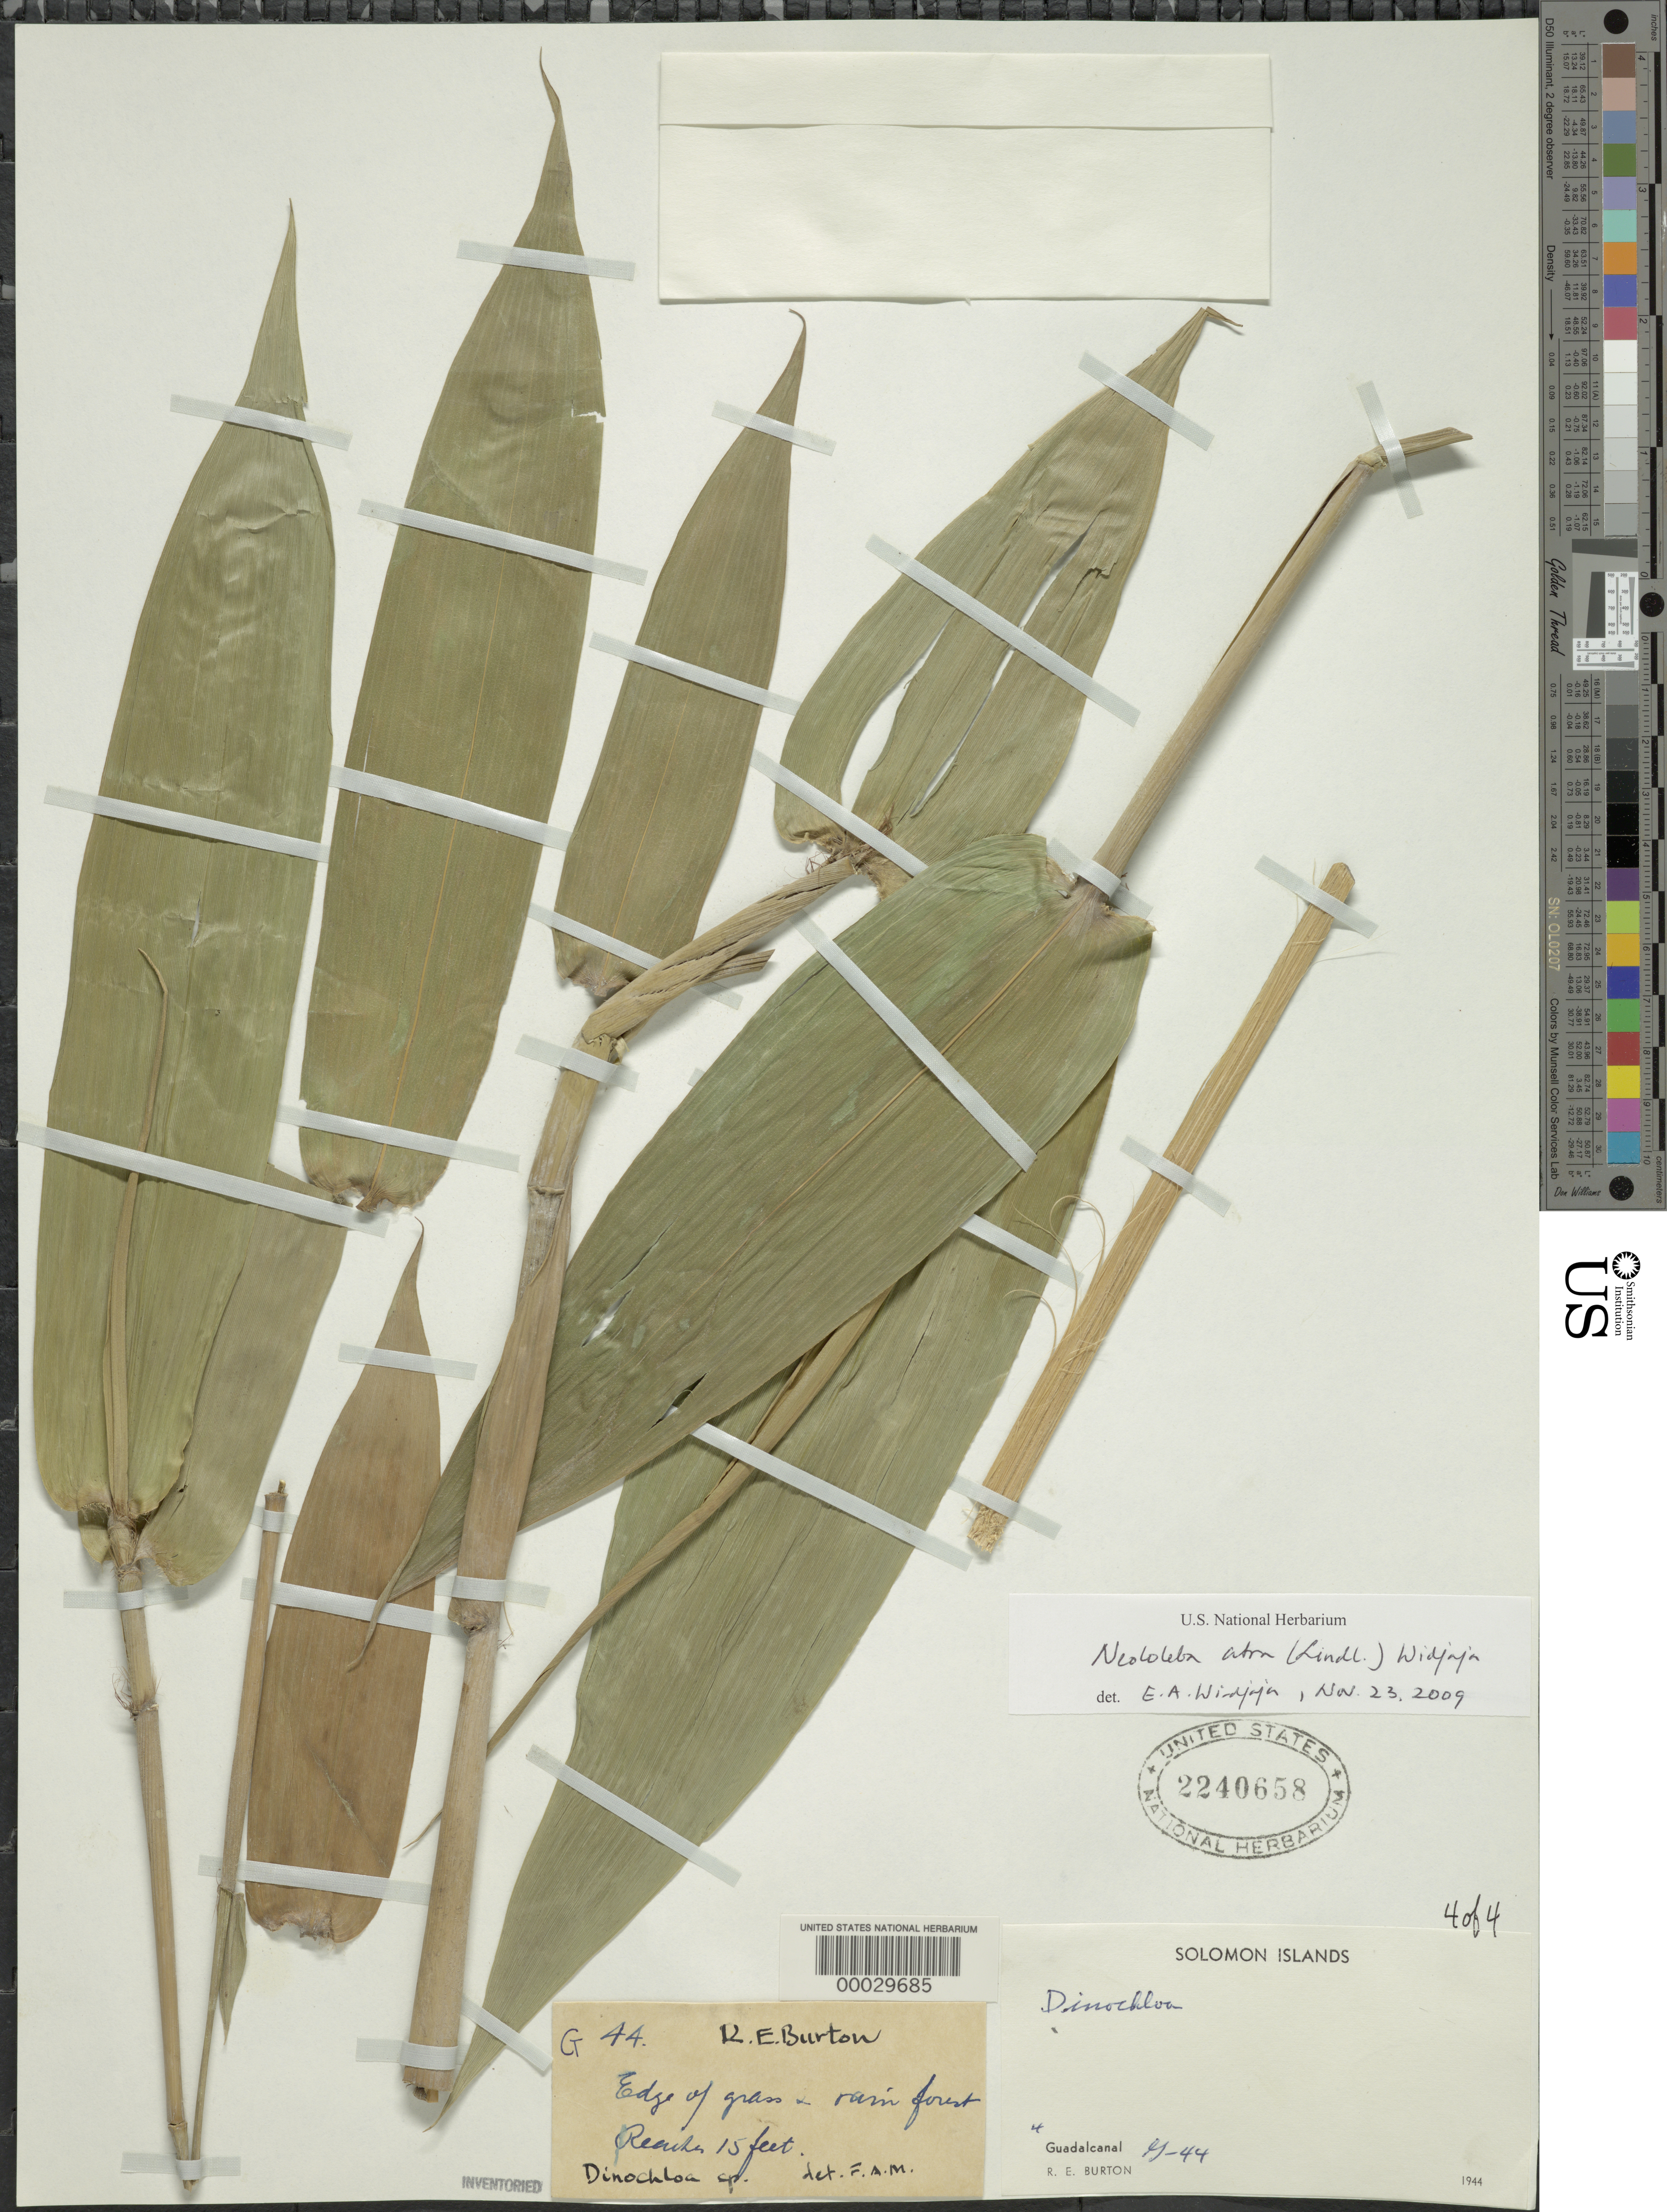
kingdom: Plantae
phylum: Tracheophyta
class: Liliopsida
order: Poales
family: Poaceae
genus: Neololeba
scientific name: Neololeba atra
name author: (Lindl.) Widjaja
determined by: Widjaja, E. A.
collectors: R. Burton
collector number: G-44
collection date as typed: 1944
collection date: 1944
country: Solomon Islands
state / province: Guadalcanal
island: Guadalcanal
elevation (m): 1100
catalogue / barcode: US 2240658